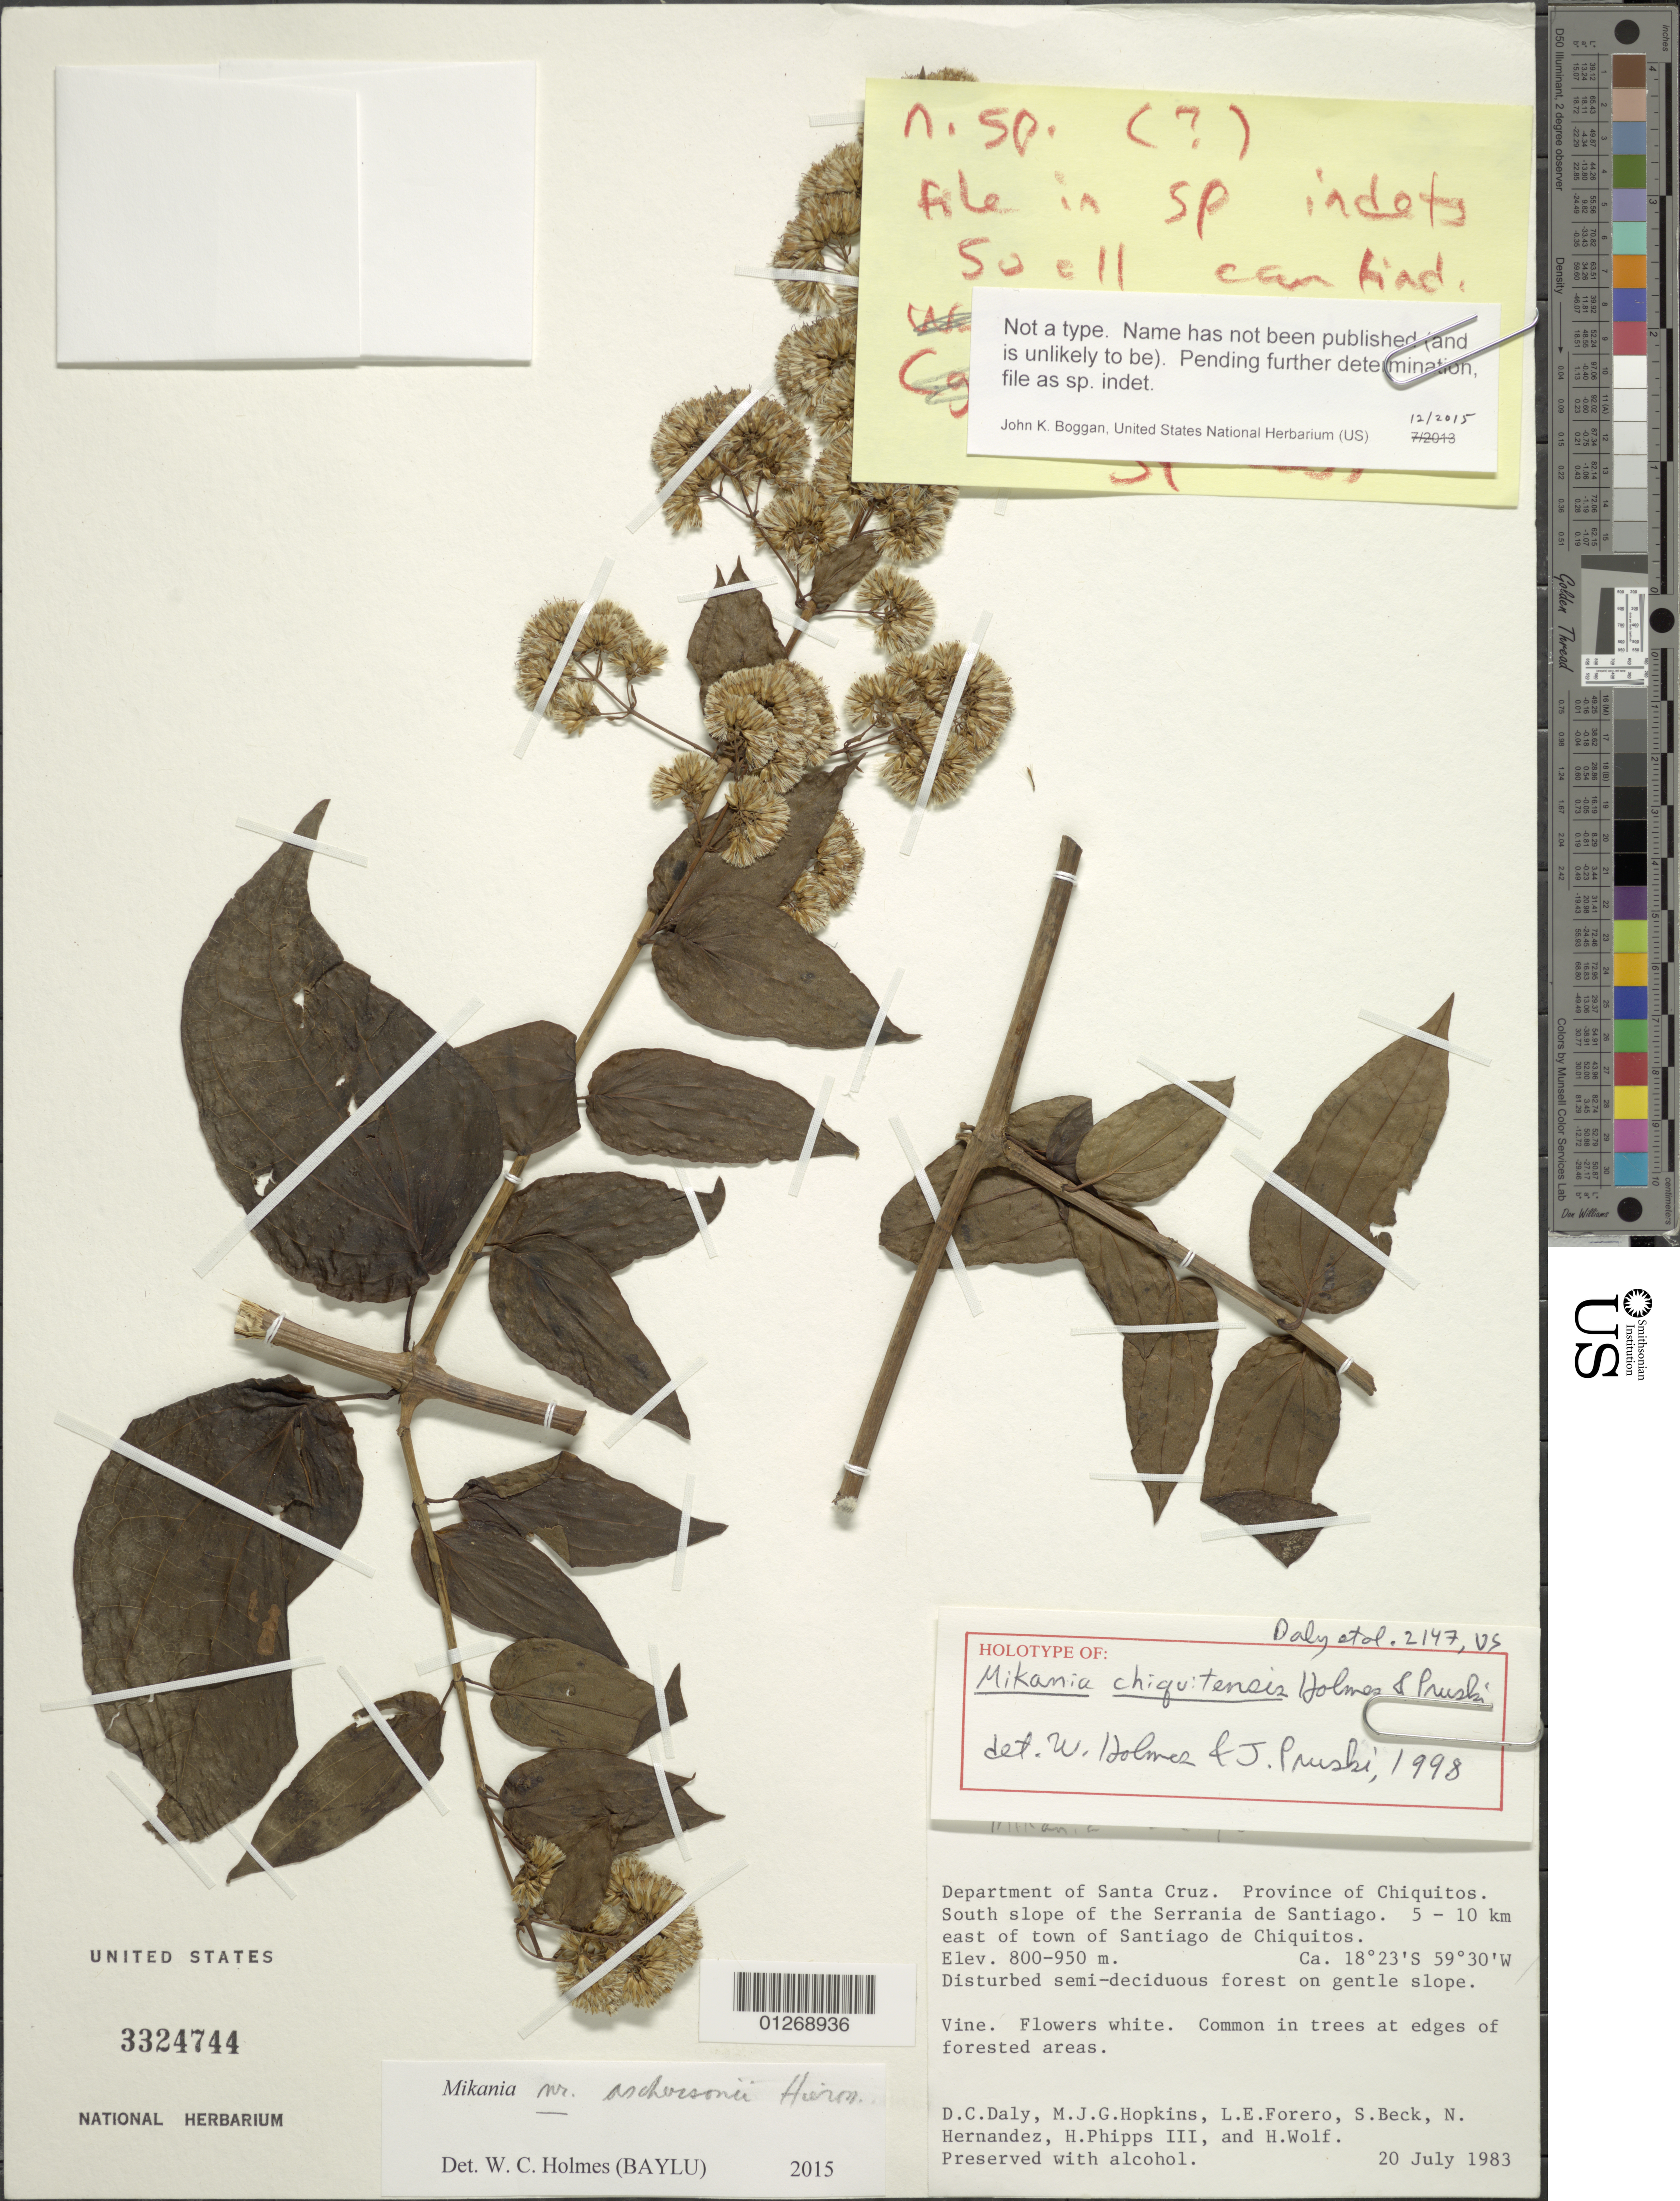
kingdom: Plantae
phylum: Tracheophyta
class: Magnoliopsida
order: Asterales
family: Asteraceae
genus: Mikania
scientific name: Mikania sp.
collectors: D. C. Daly et al.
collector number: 2147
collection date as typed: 20 Jul 1983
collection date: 1983-07-20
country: Bolivia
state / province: Santa Cruz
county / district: Chiquitos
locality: Department of Santa Cruz. Province of Chiquitos. South slope of the Serrania de Santiago; 5-10 km east of town of Santiago de Chiquitos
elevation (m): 800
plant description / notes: Specimen annotated by W. Holmes & J. Pruski (1998) as holotype of Mikania chiquitensis Holmes & Pruski; ined. name not published as of Dec. 2015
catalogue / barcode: US 3324744